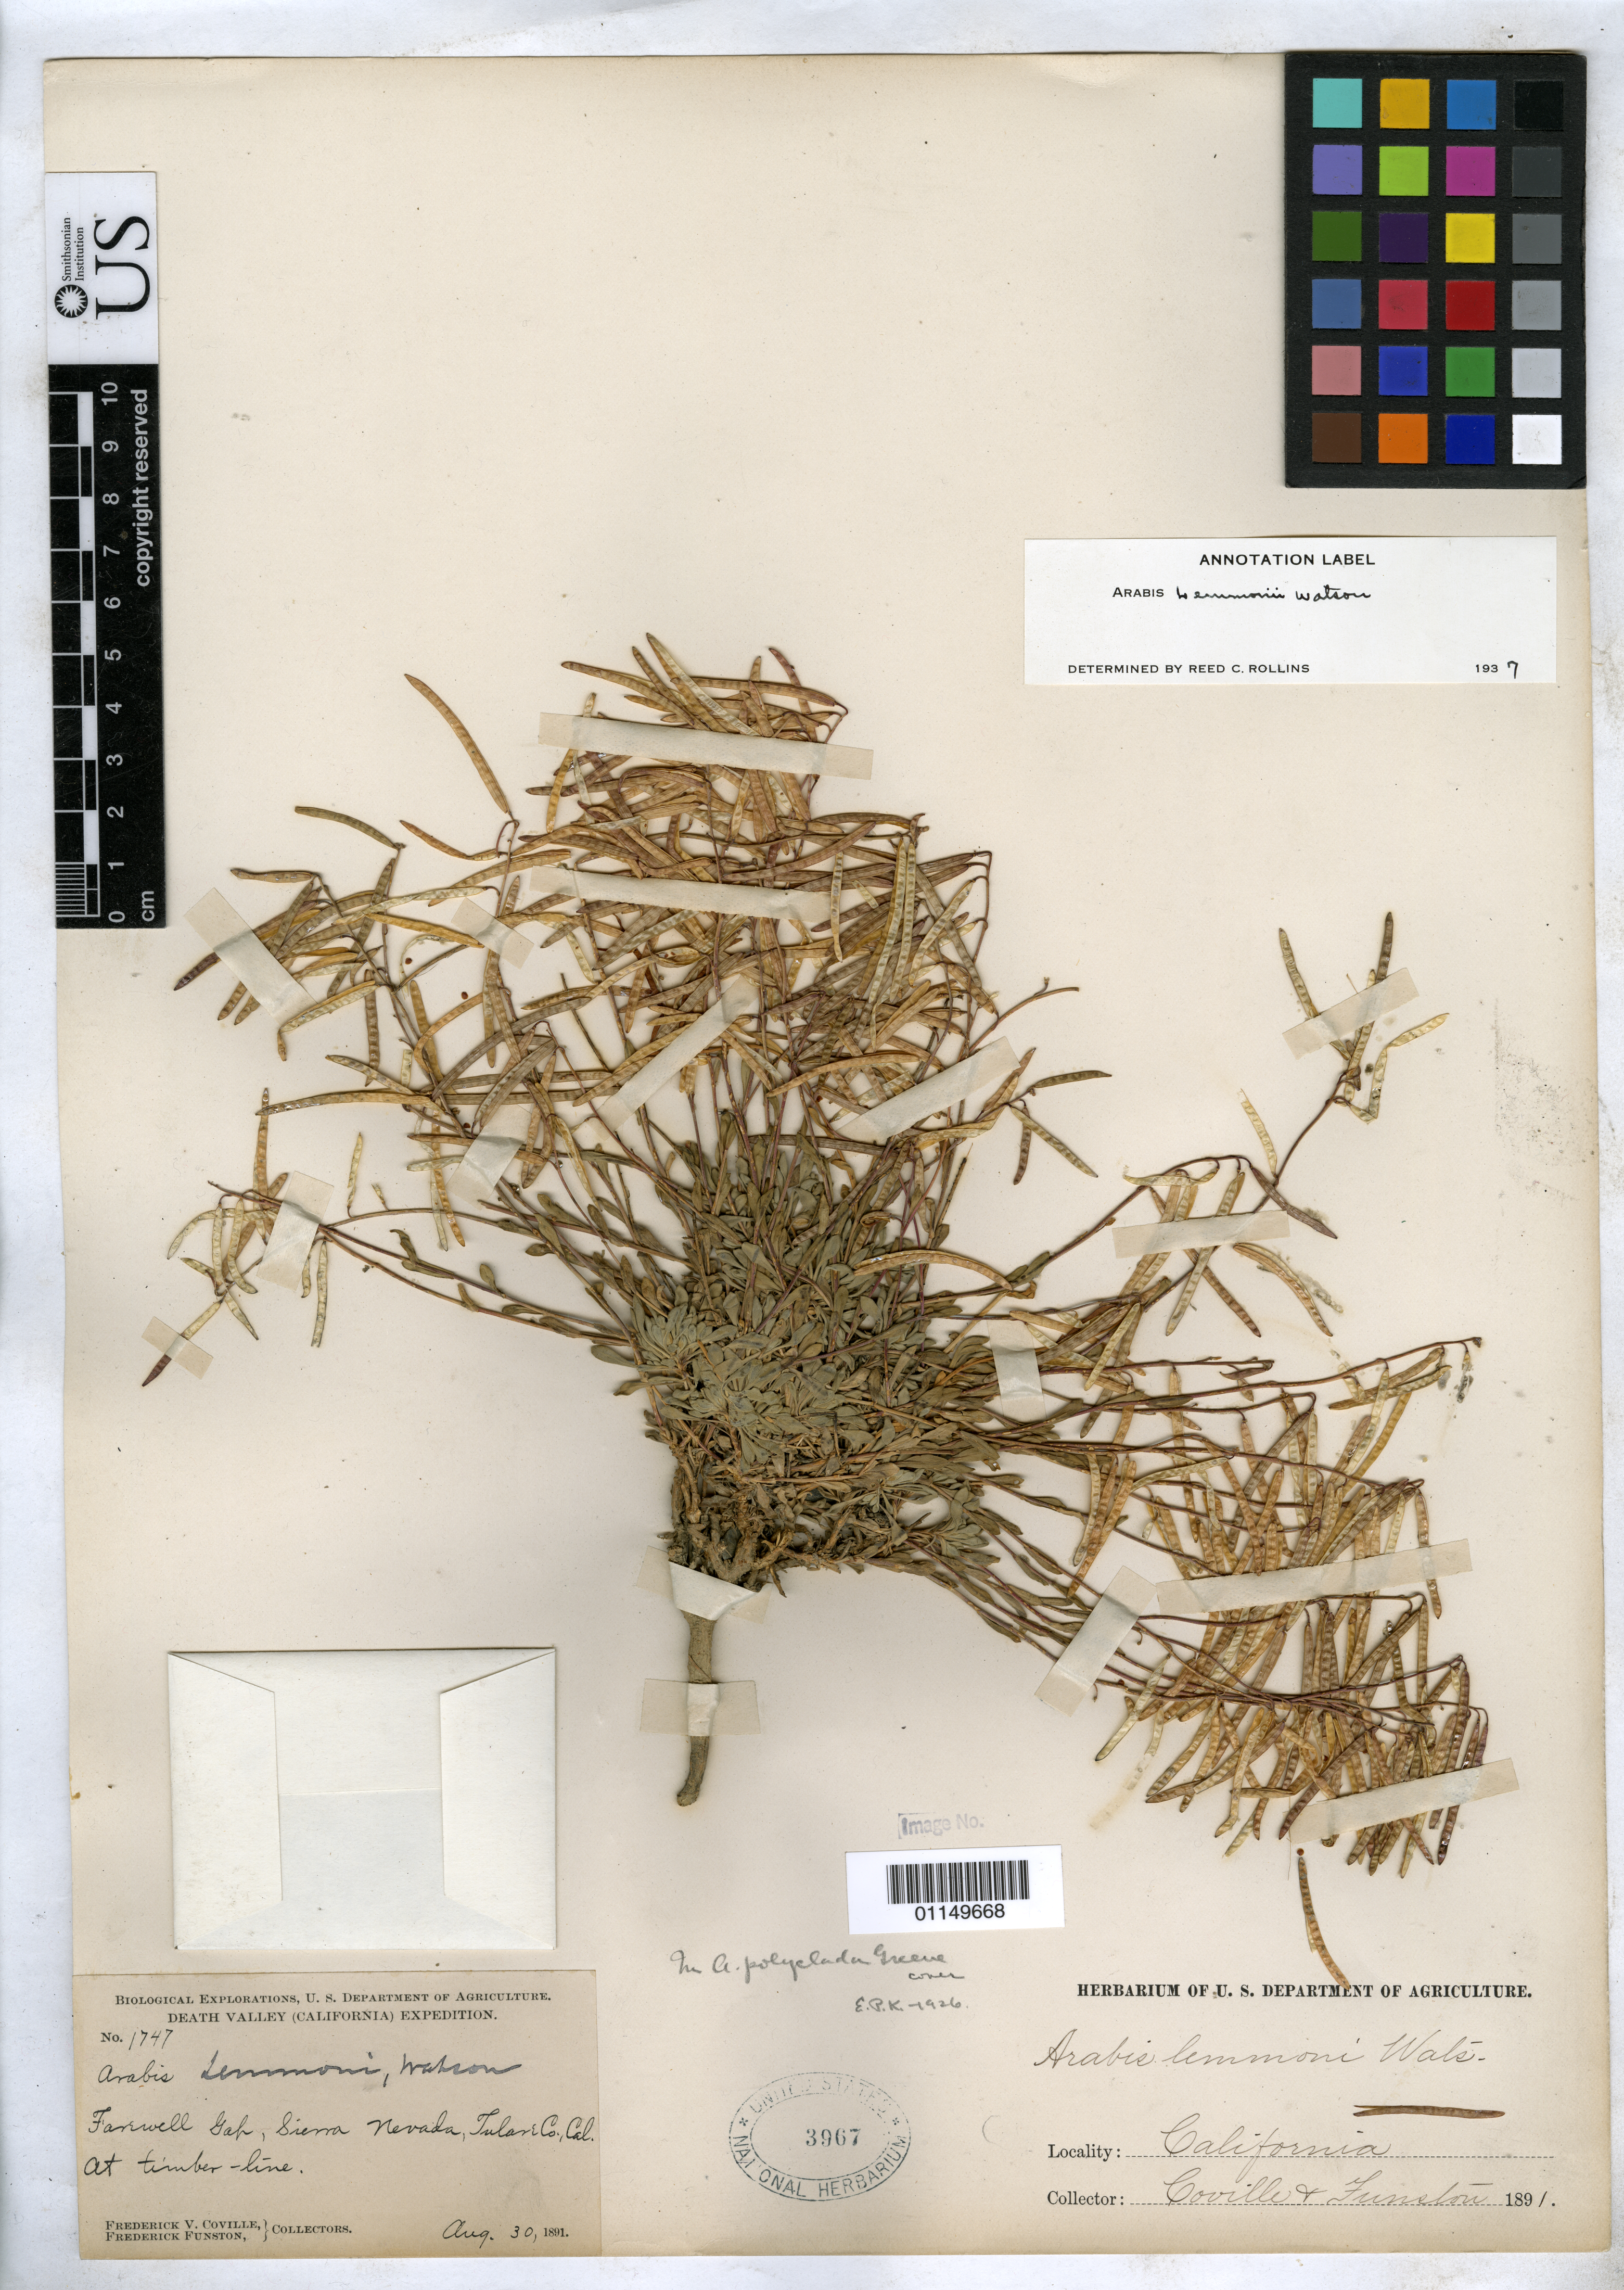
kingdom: Plantae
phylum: Tracheophyta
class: Magnoliopsida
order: Brassicales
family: Brassicaceae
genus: Arabis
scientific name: Arabis lemmonii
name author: S. Watson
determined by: Rollins, Reed C., (GH), Harvard University Herbaria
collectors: F. V. Coville & F. Funston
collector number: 1747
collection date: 1891-08-30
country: United States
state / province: California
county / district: Tulare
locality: Farewell Gap, Sierra Nevada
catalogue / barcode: US 3967